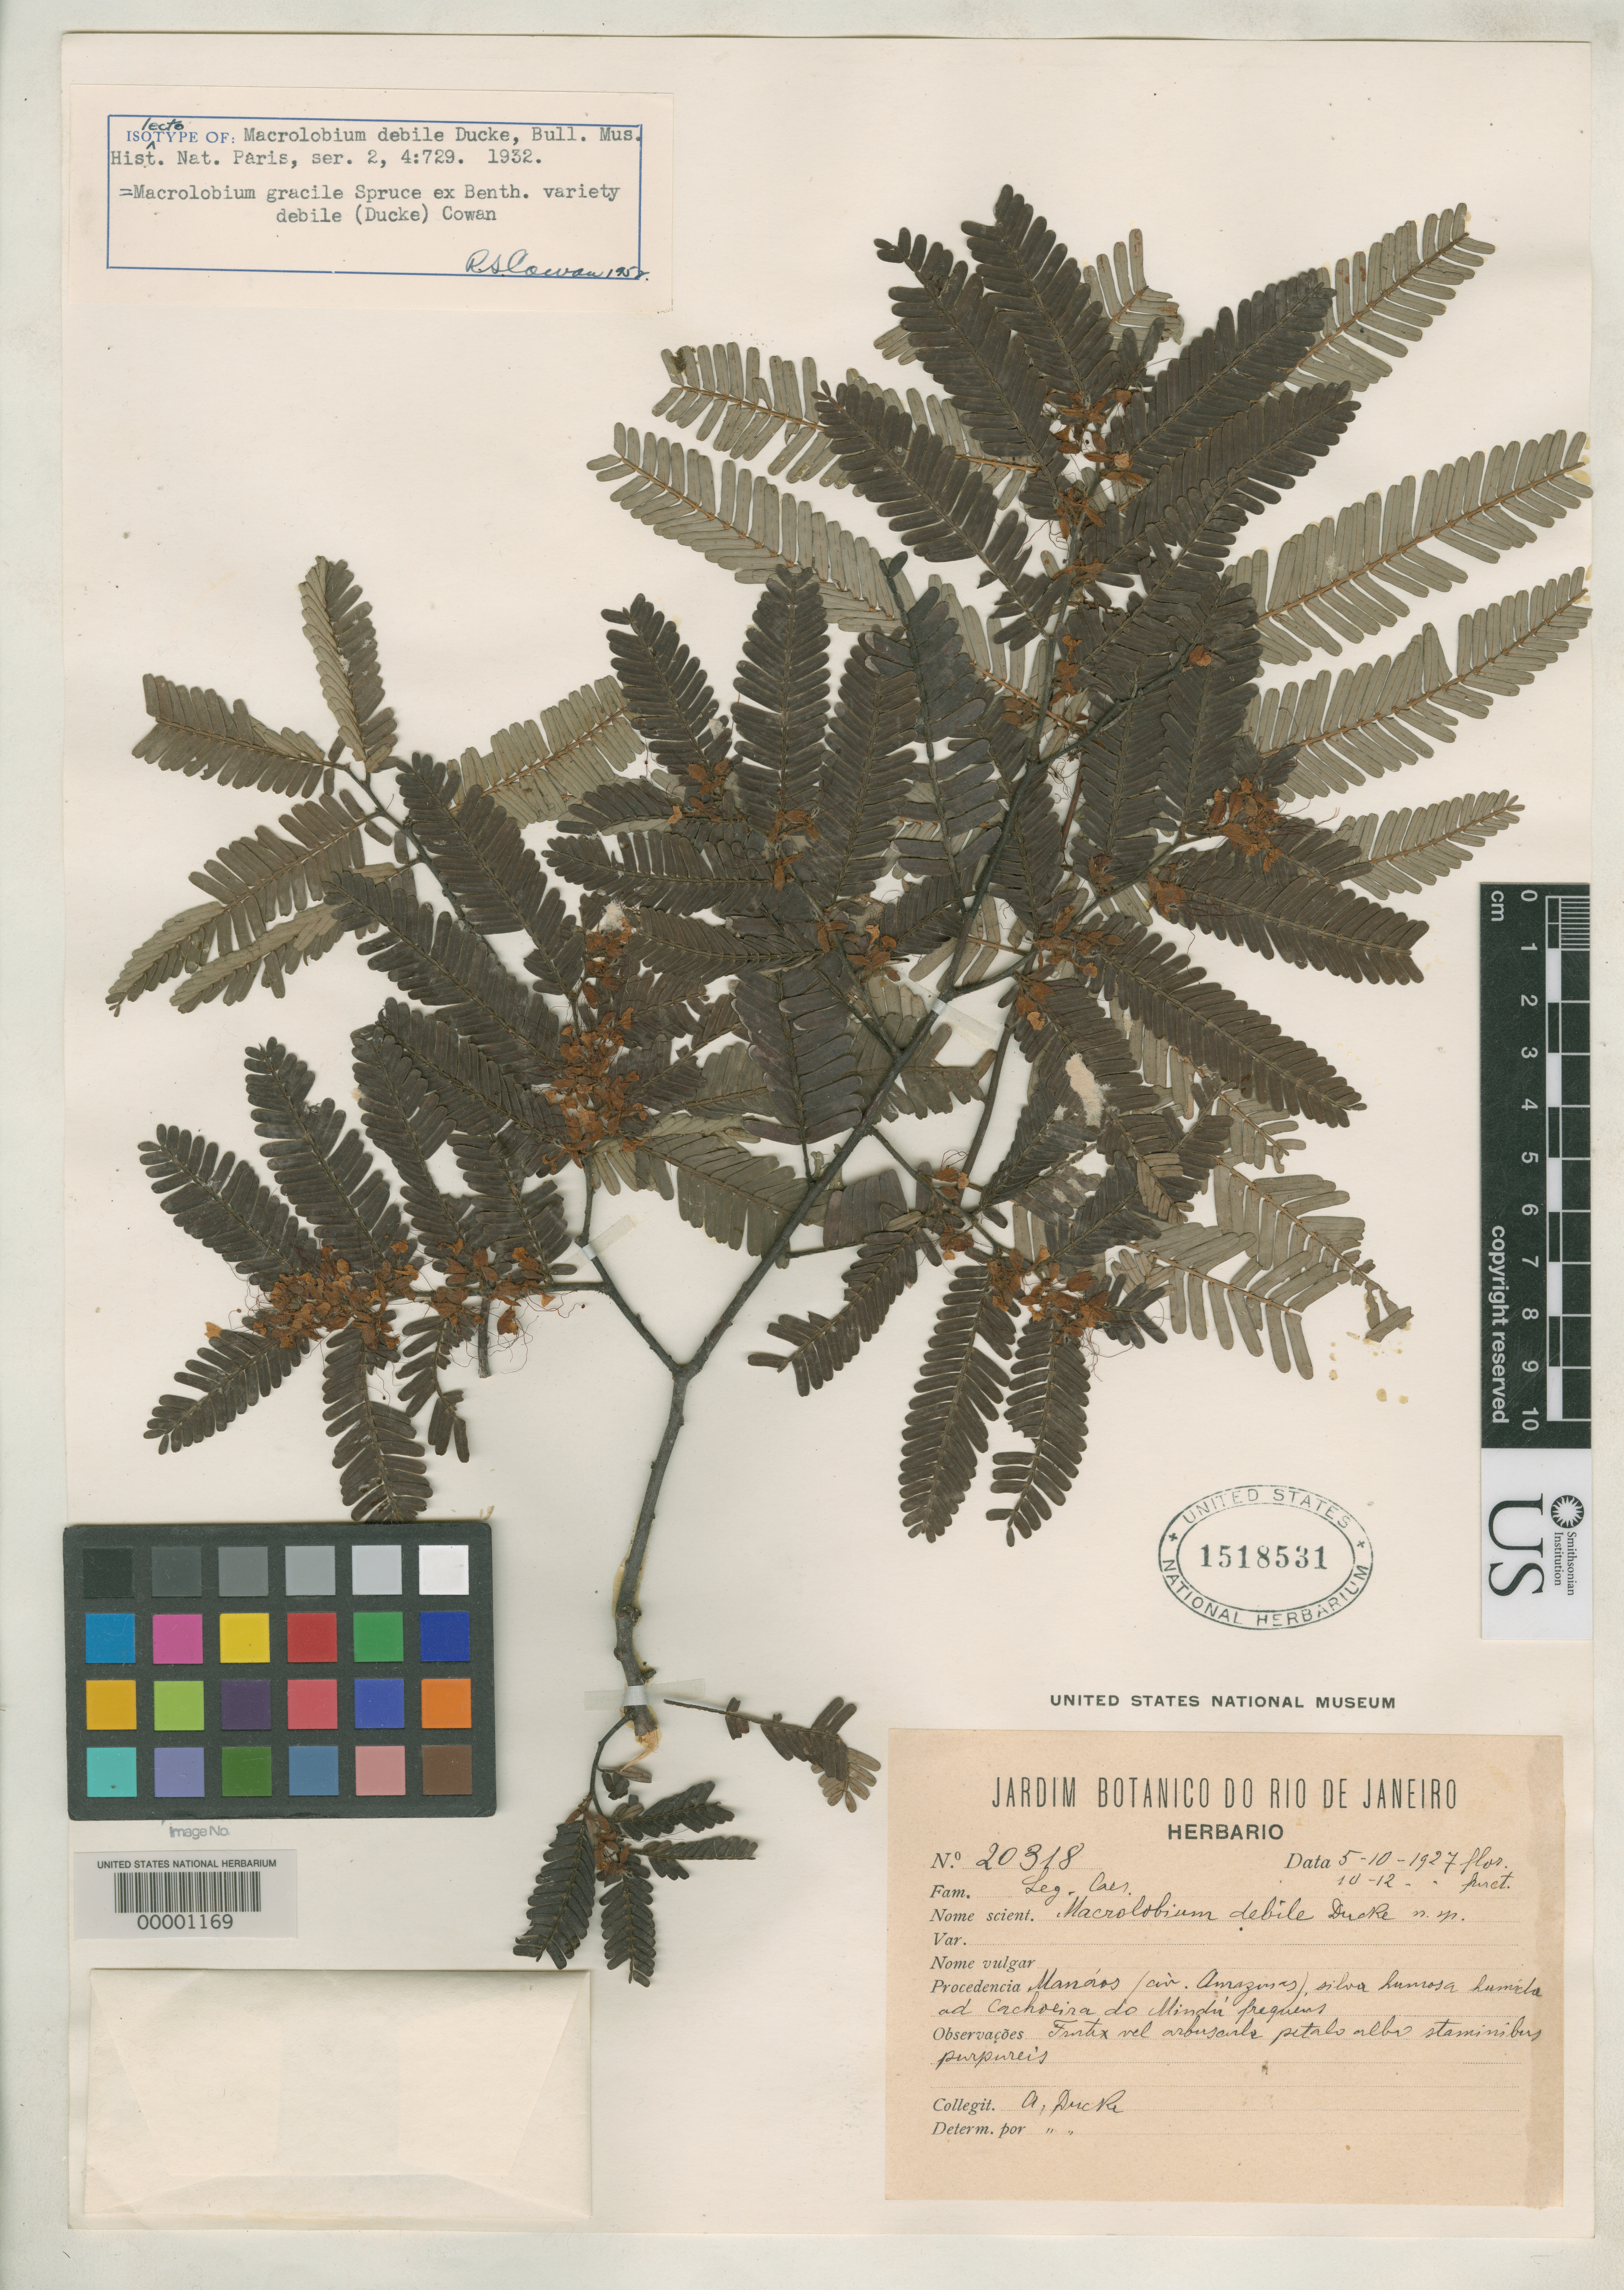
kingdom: Plantae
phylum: Tracheophyta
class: Magnoliopsida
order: Fabales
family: Fabaceae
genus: Macrolobium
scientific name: Macrolobium debile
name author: Ducke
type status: Isolectotype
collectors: A. Ducke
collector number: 20318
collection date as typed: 1927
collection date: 1927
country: Brazil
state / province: Amazonas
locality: Manaos.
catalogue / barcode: US 1518531